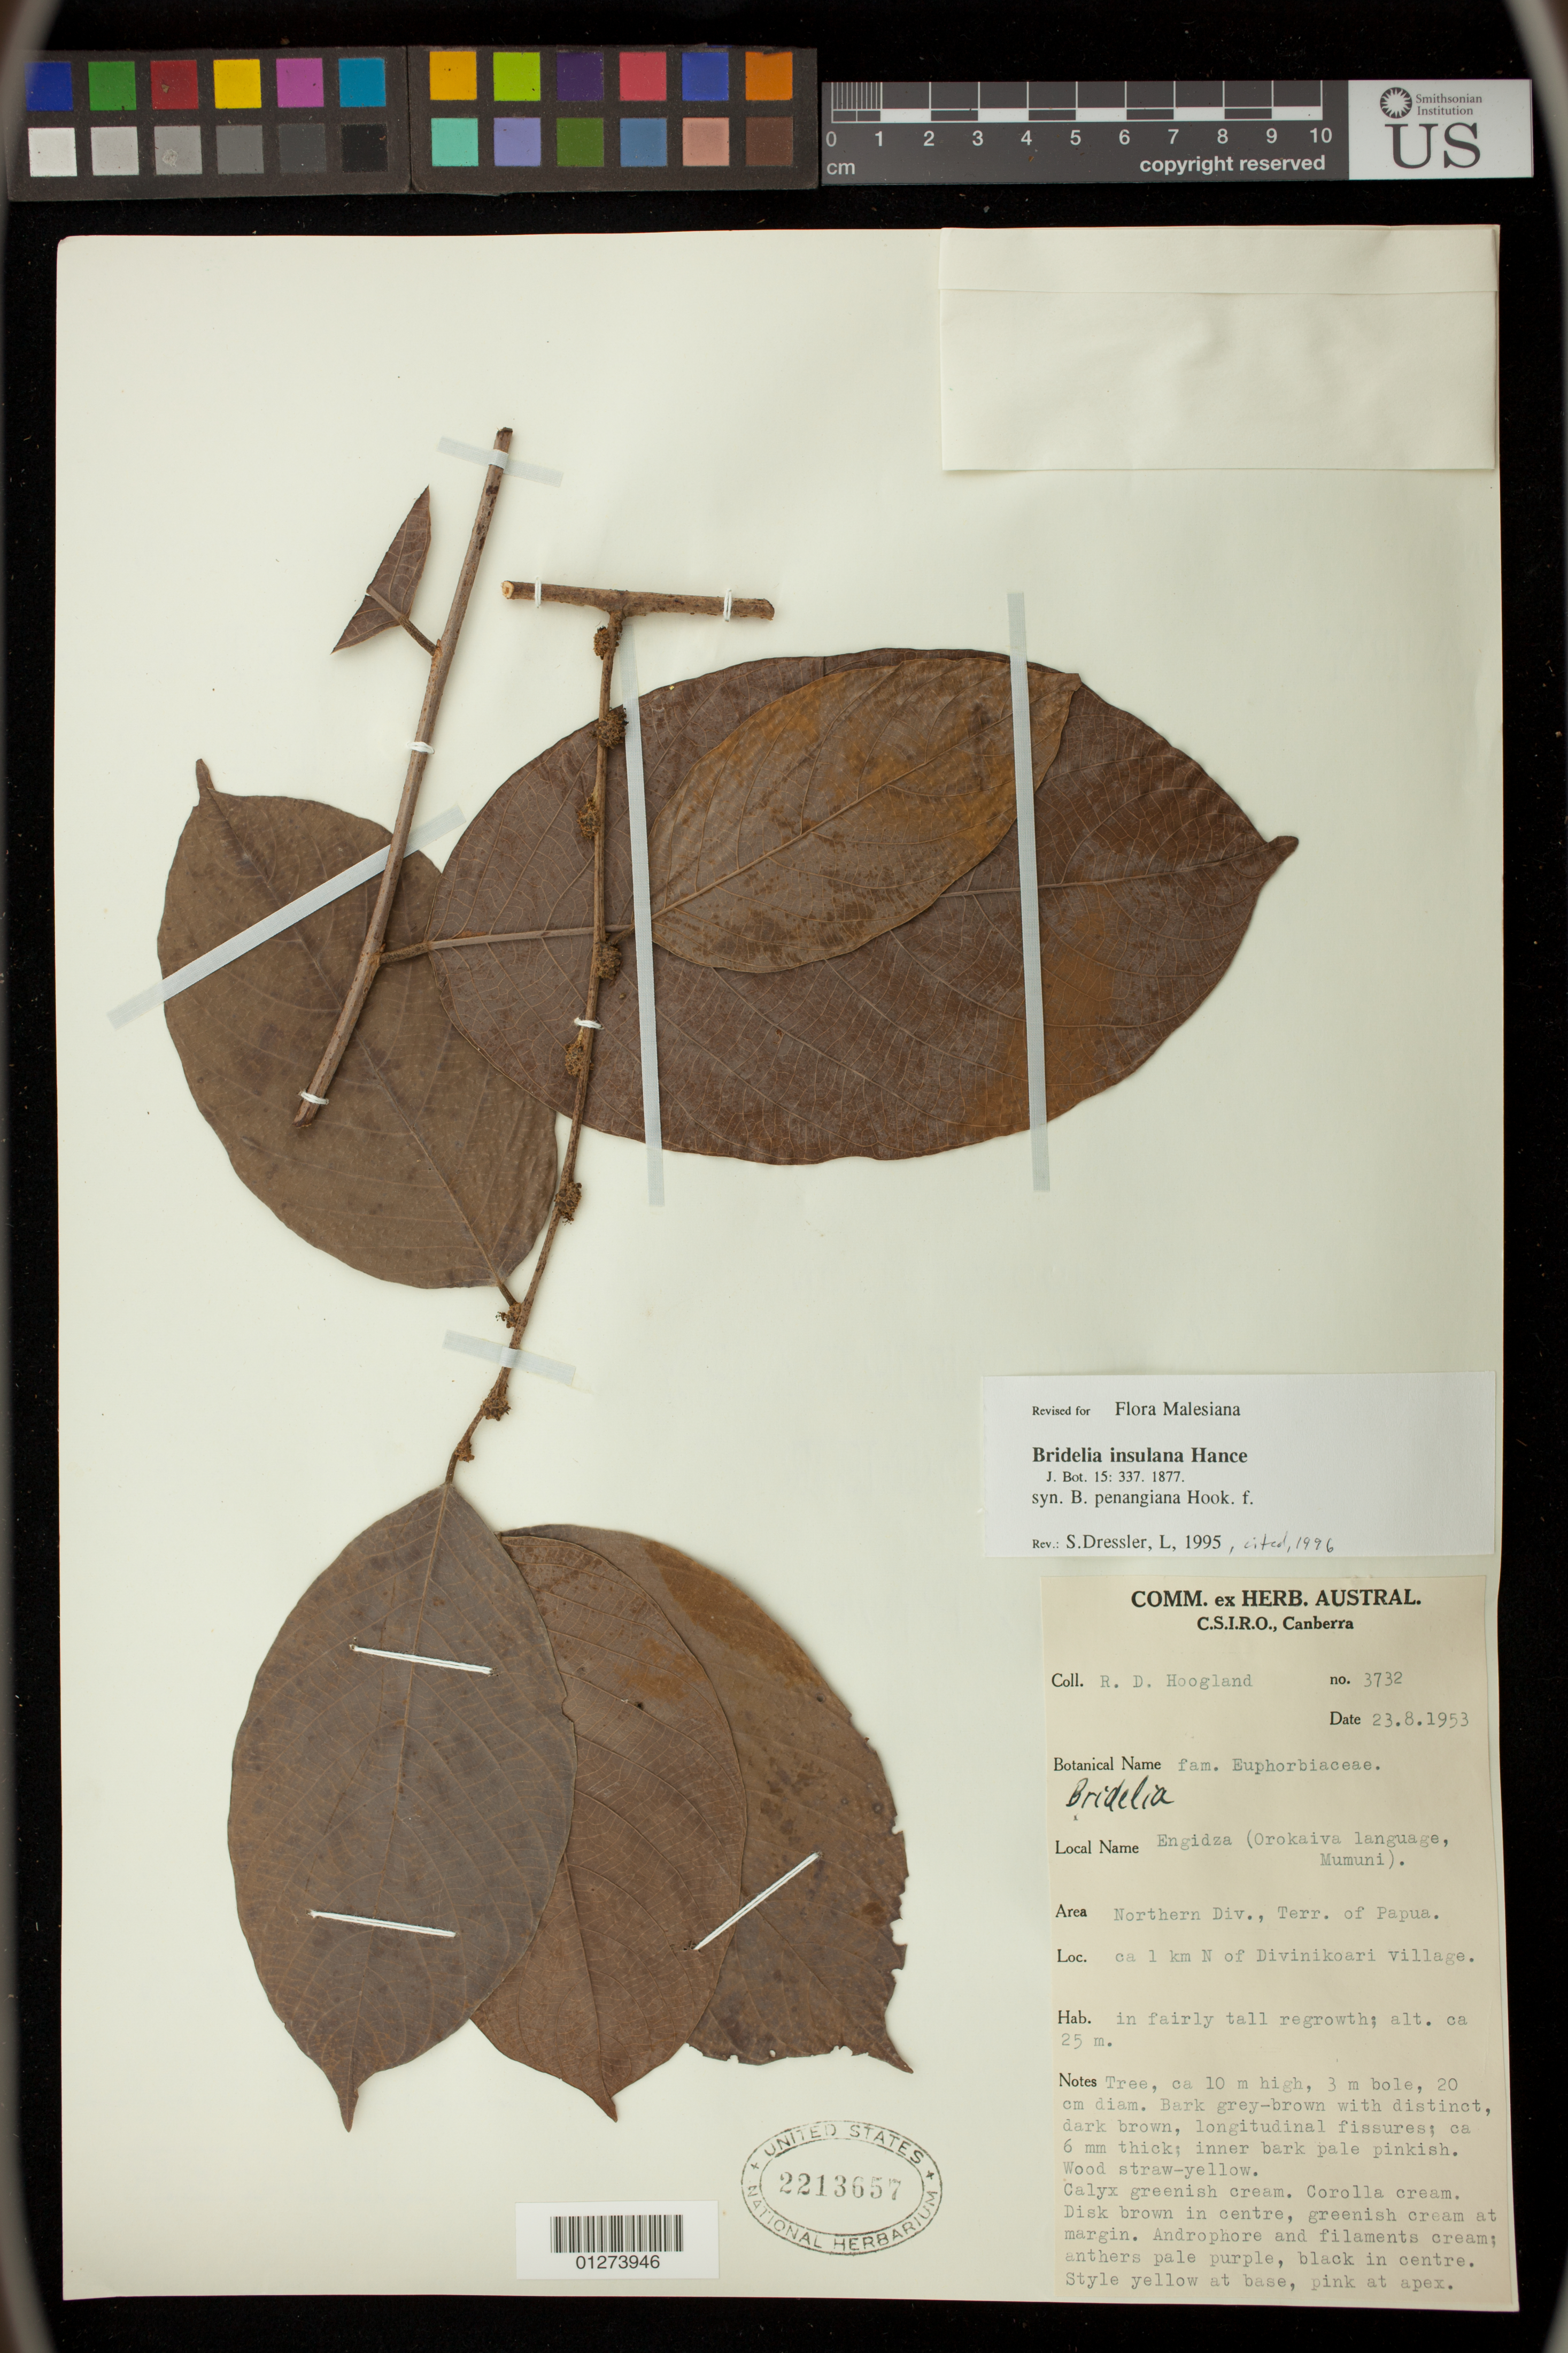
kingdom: Plantae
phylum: Tracheophyta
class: Magnoliopsida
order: Malpighiales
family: Phyllanthaceae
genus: Bridelia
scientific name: Bridelia insulana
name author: Hance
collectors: R. D. Hoogland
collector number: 3732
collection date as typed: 23 Aug 1953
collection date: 1953-08-23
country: Papua New Guinea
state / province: Northern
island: New Guinea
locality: ca 1 km N of Divinikoari village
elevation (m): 30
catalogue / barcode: US 2213657